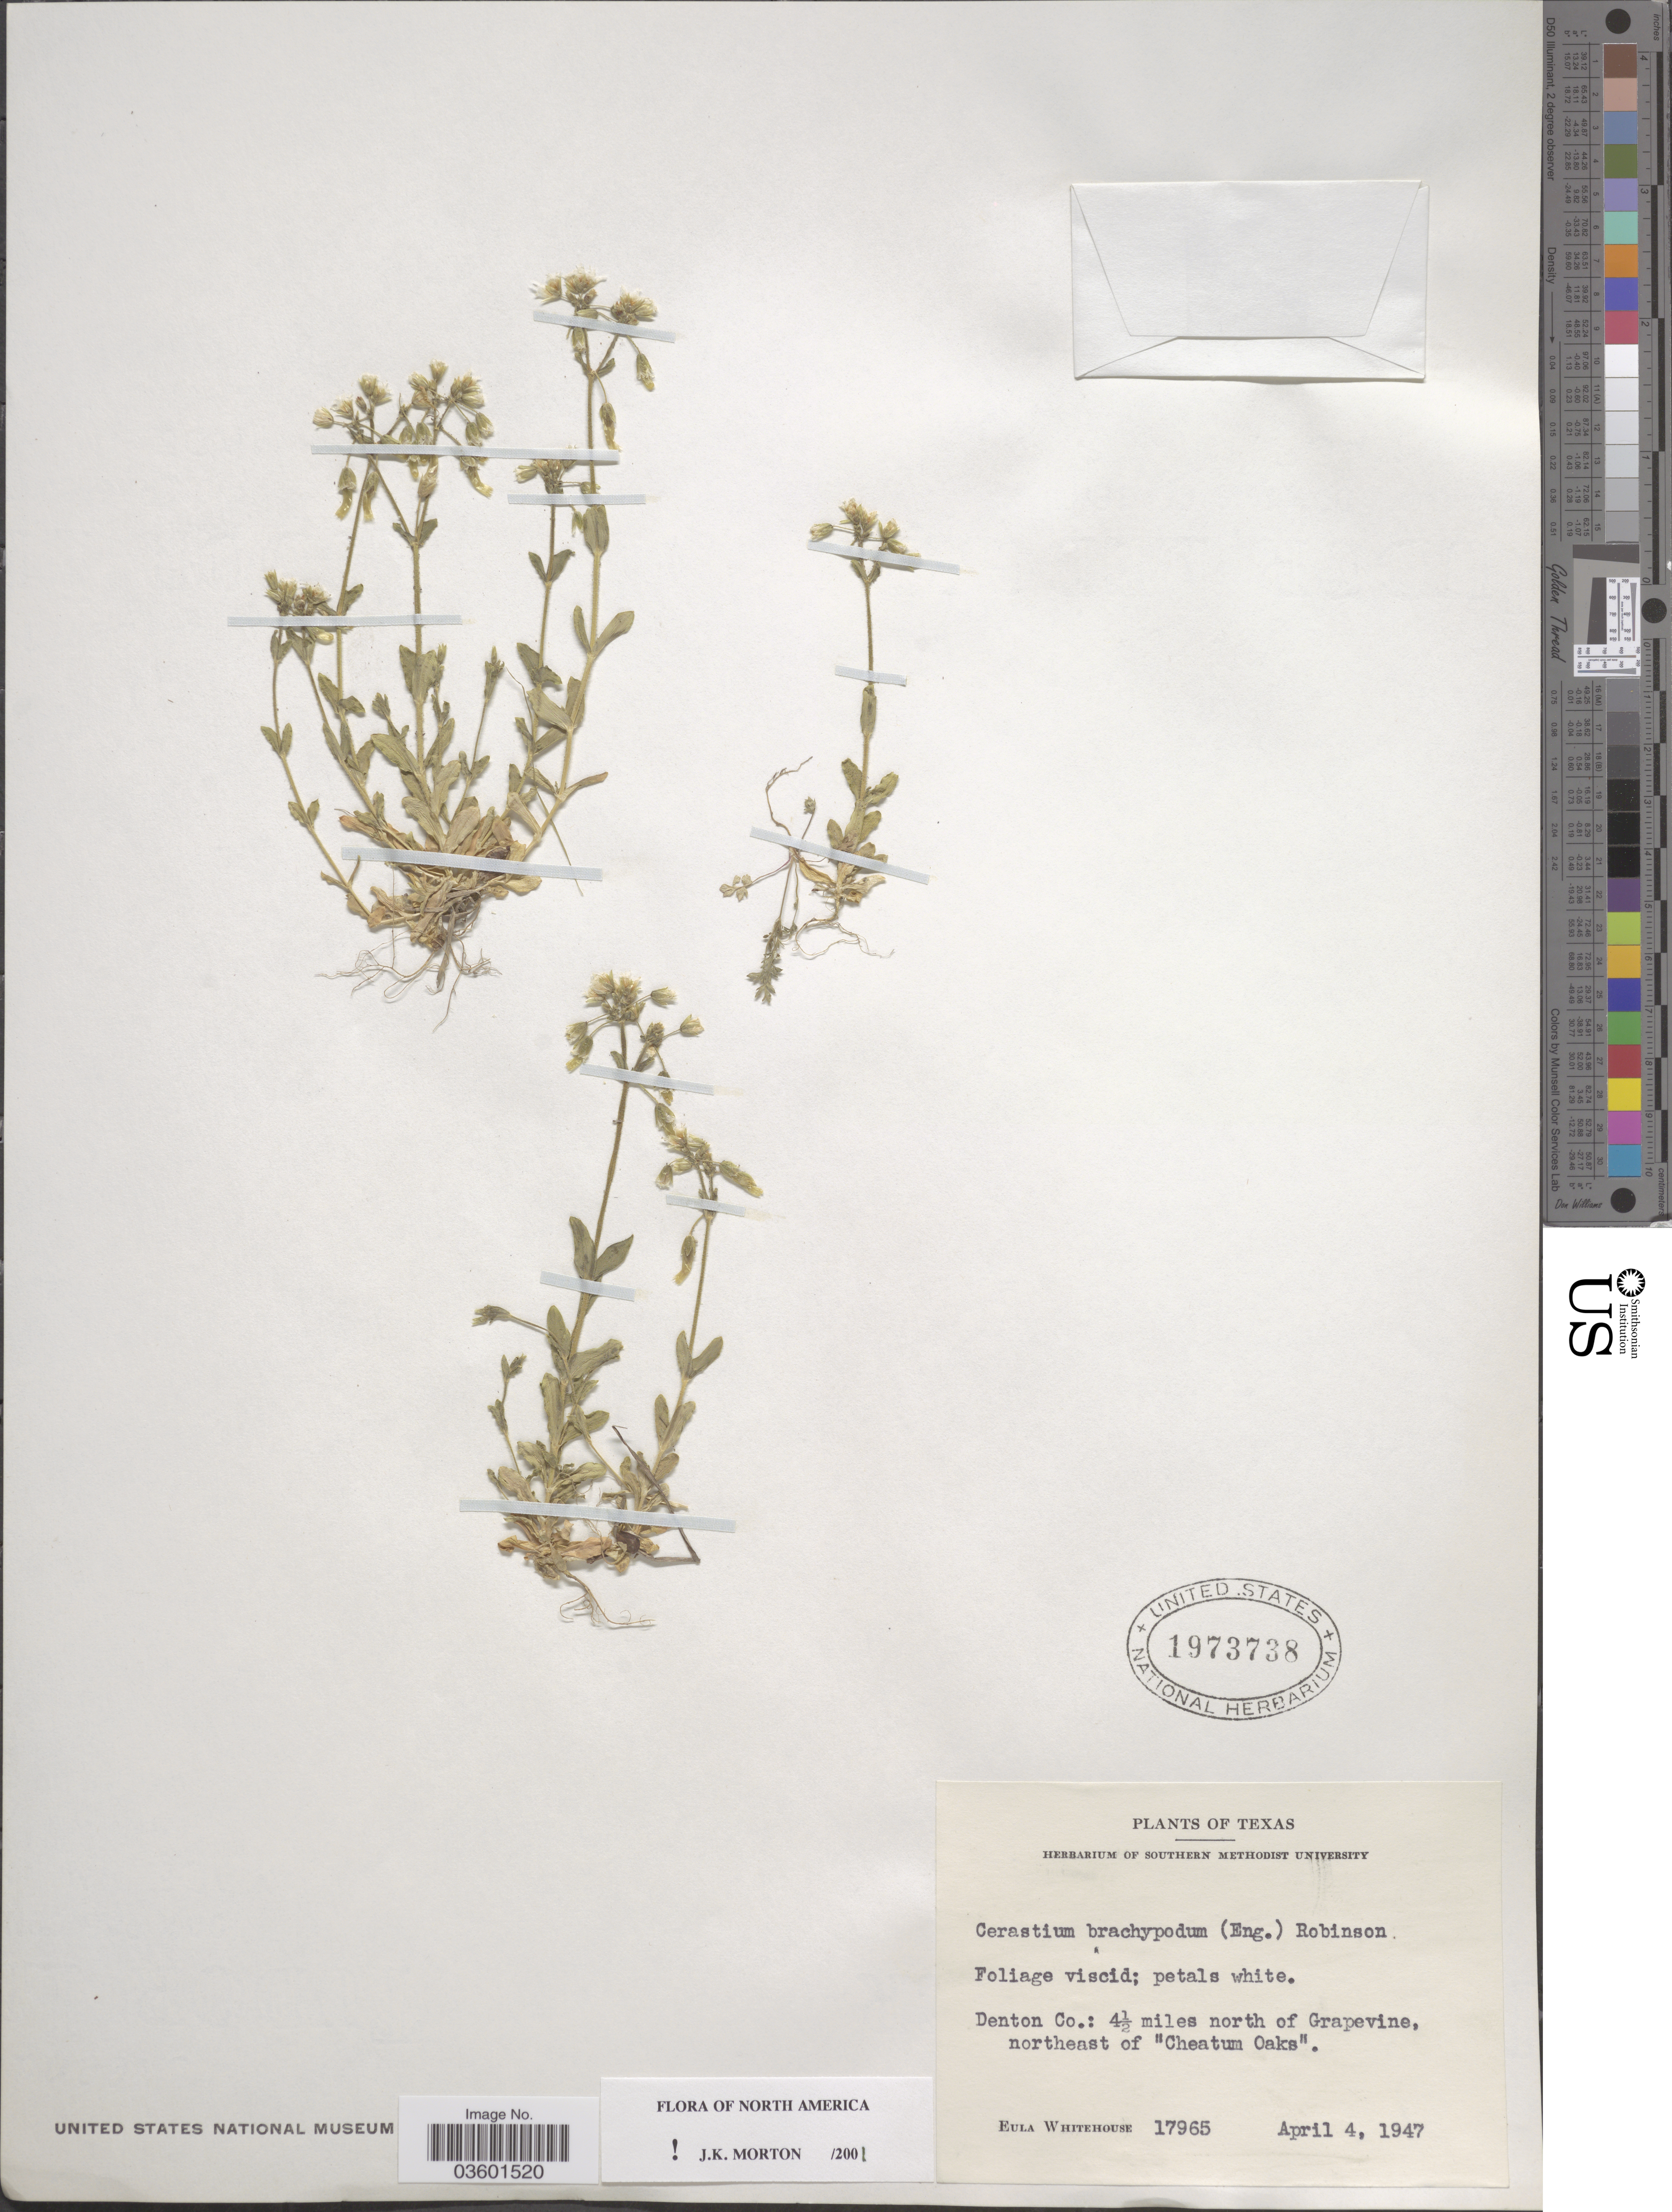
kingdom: Plantae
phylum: Tracheophyta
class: Magnoliopsida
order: Caryophyllales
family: Caryophyllaceae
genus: Cerastium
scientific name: Cerastium brachypodum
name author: (Engelm. ex A. Gray) B.L. Rob.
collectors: E. Whitehouse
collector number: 17965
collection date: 1947-04-04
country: United States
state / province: Texas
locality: Denton Co.: 4½ miles north of Grapevine, northeast of "Cheatum Oaks".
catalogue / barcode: US 1973738